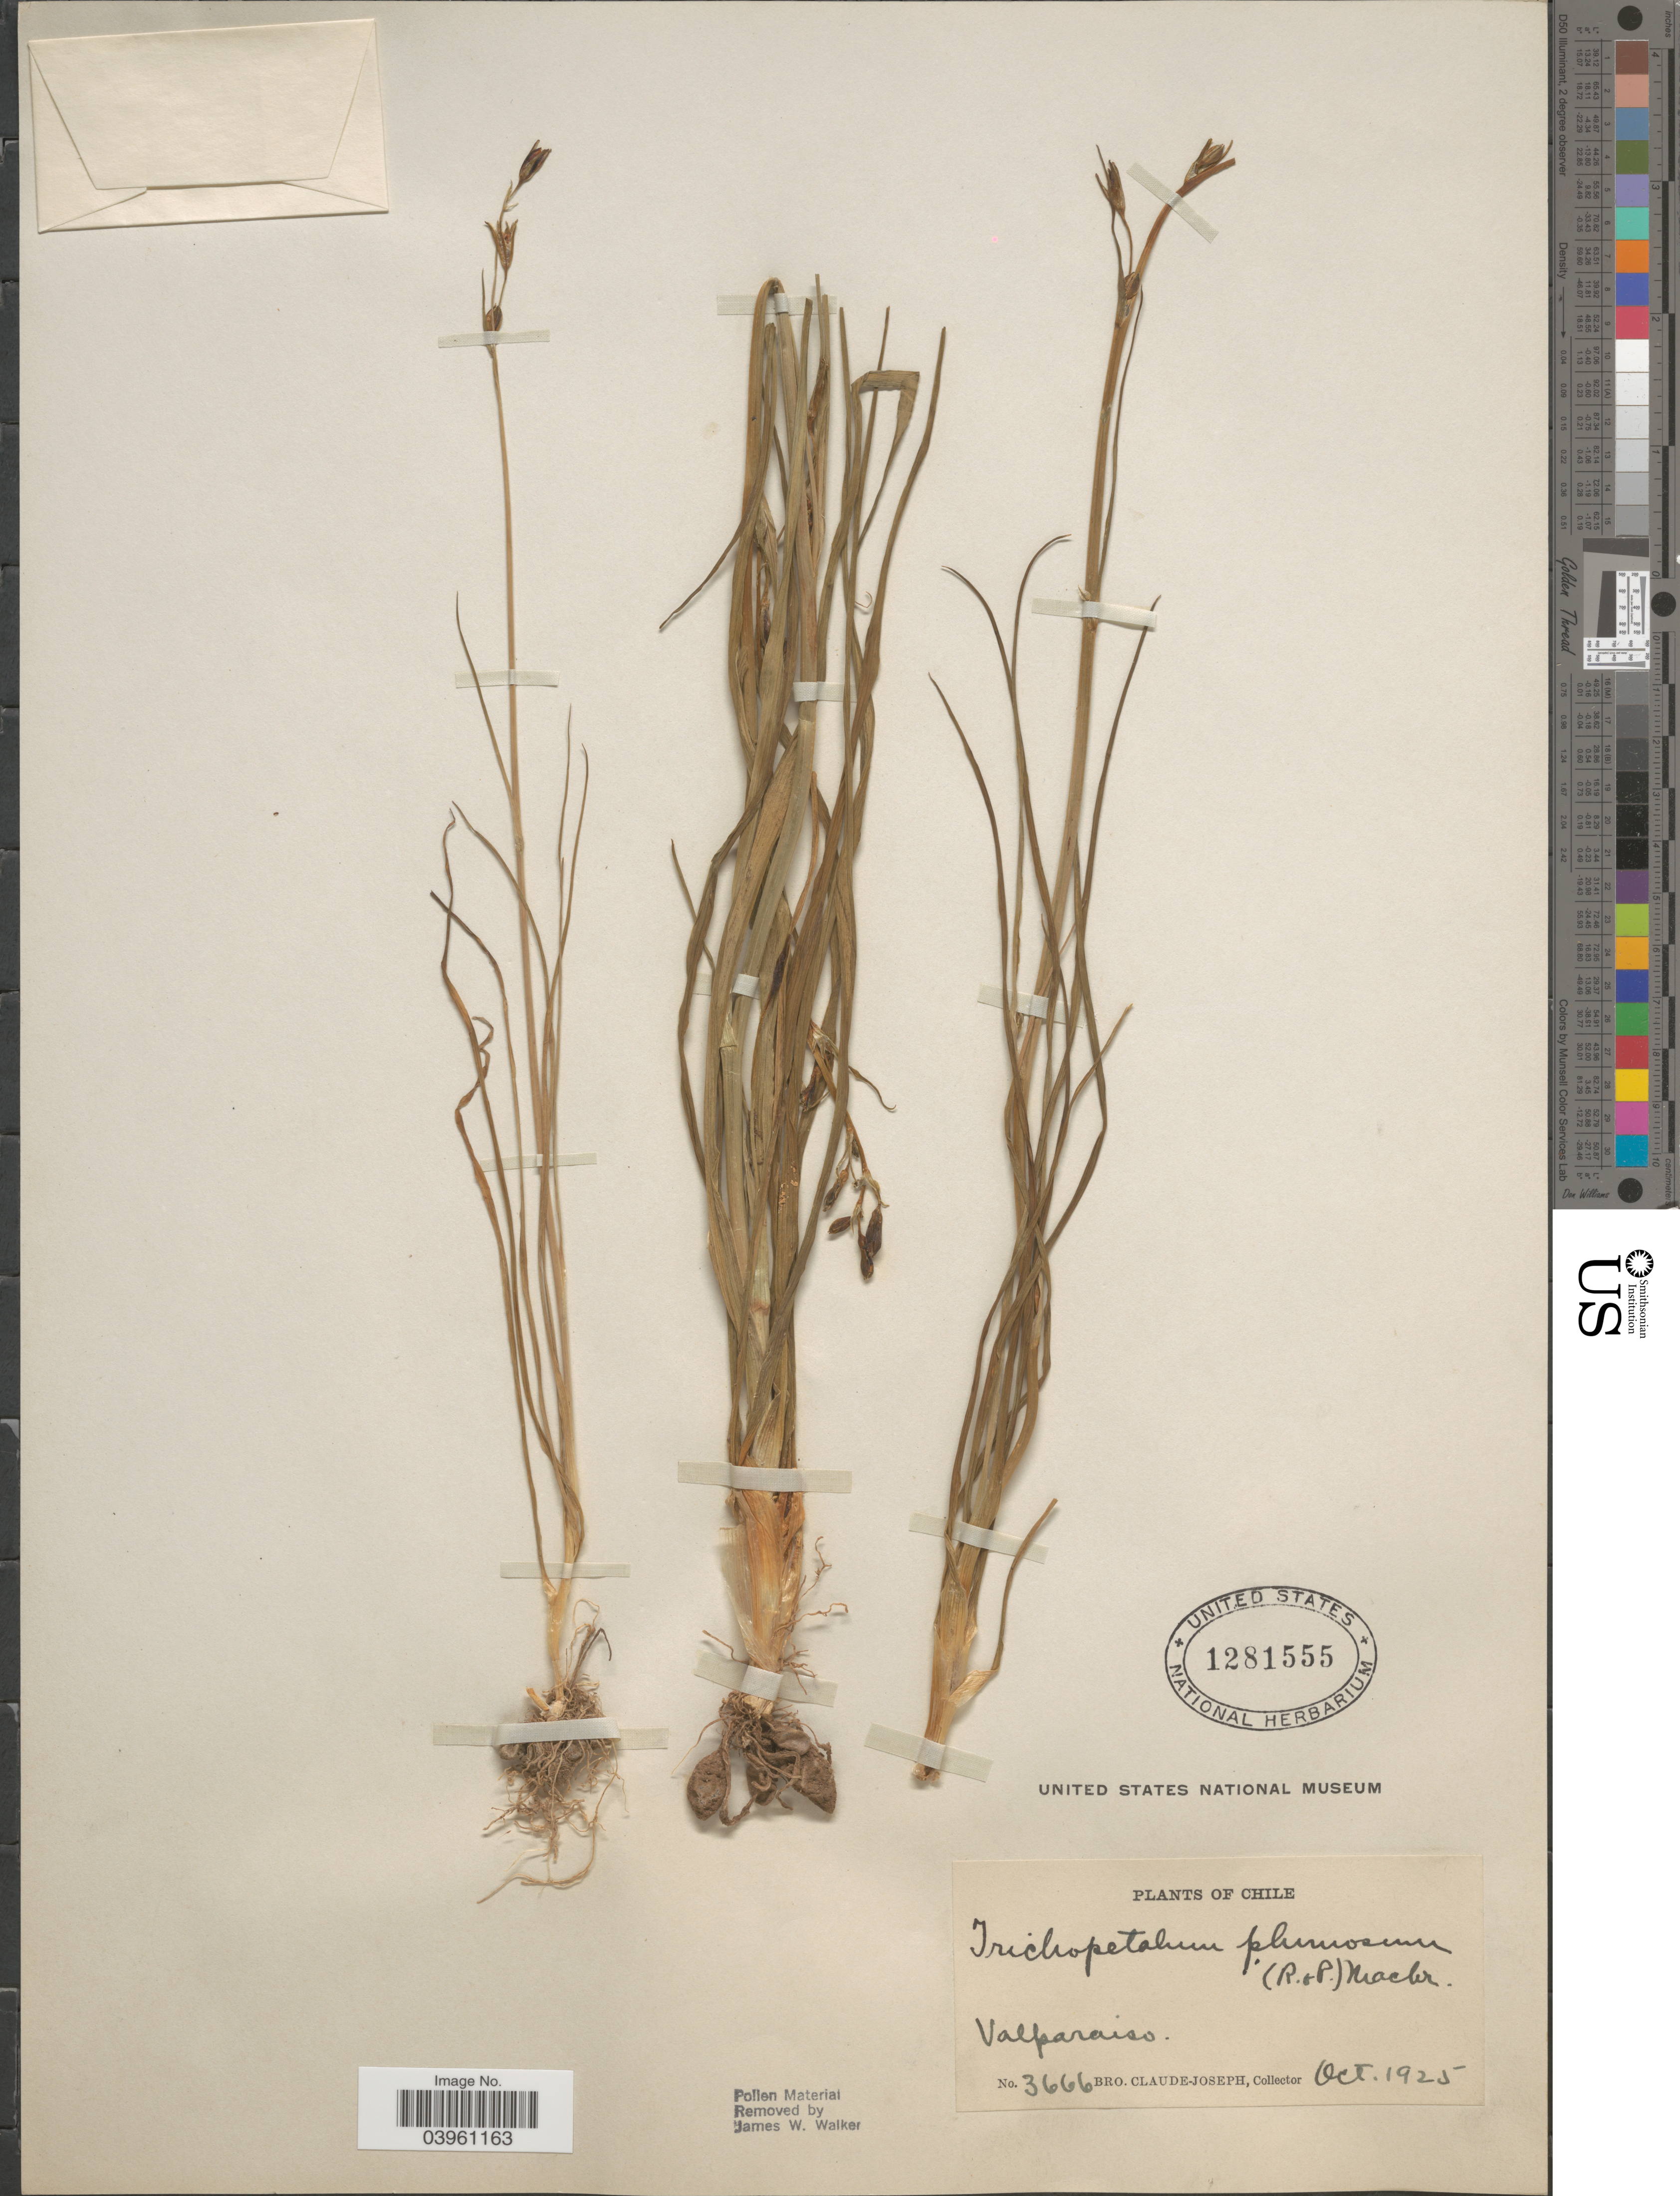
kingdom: Plantae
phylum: Tracheophyta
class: Liliopsida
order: Asparagales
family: Asparagaceae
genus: Trichopetalum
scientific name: Trichopetalum plumosum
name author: J.F. Macbr.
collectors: Bro. Claude-Joseph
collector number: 3666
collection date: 1925-10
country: Chile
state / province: Valparaíso (V)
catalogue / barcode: US 128155